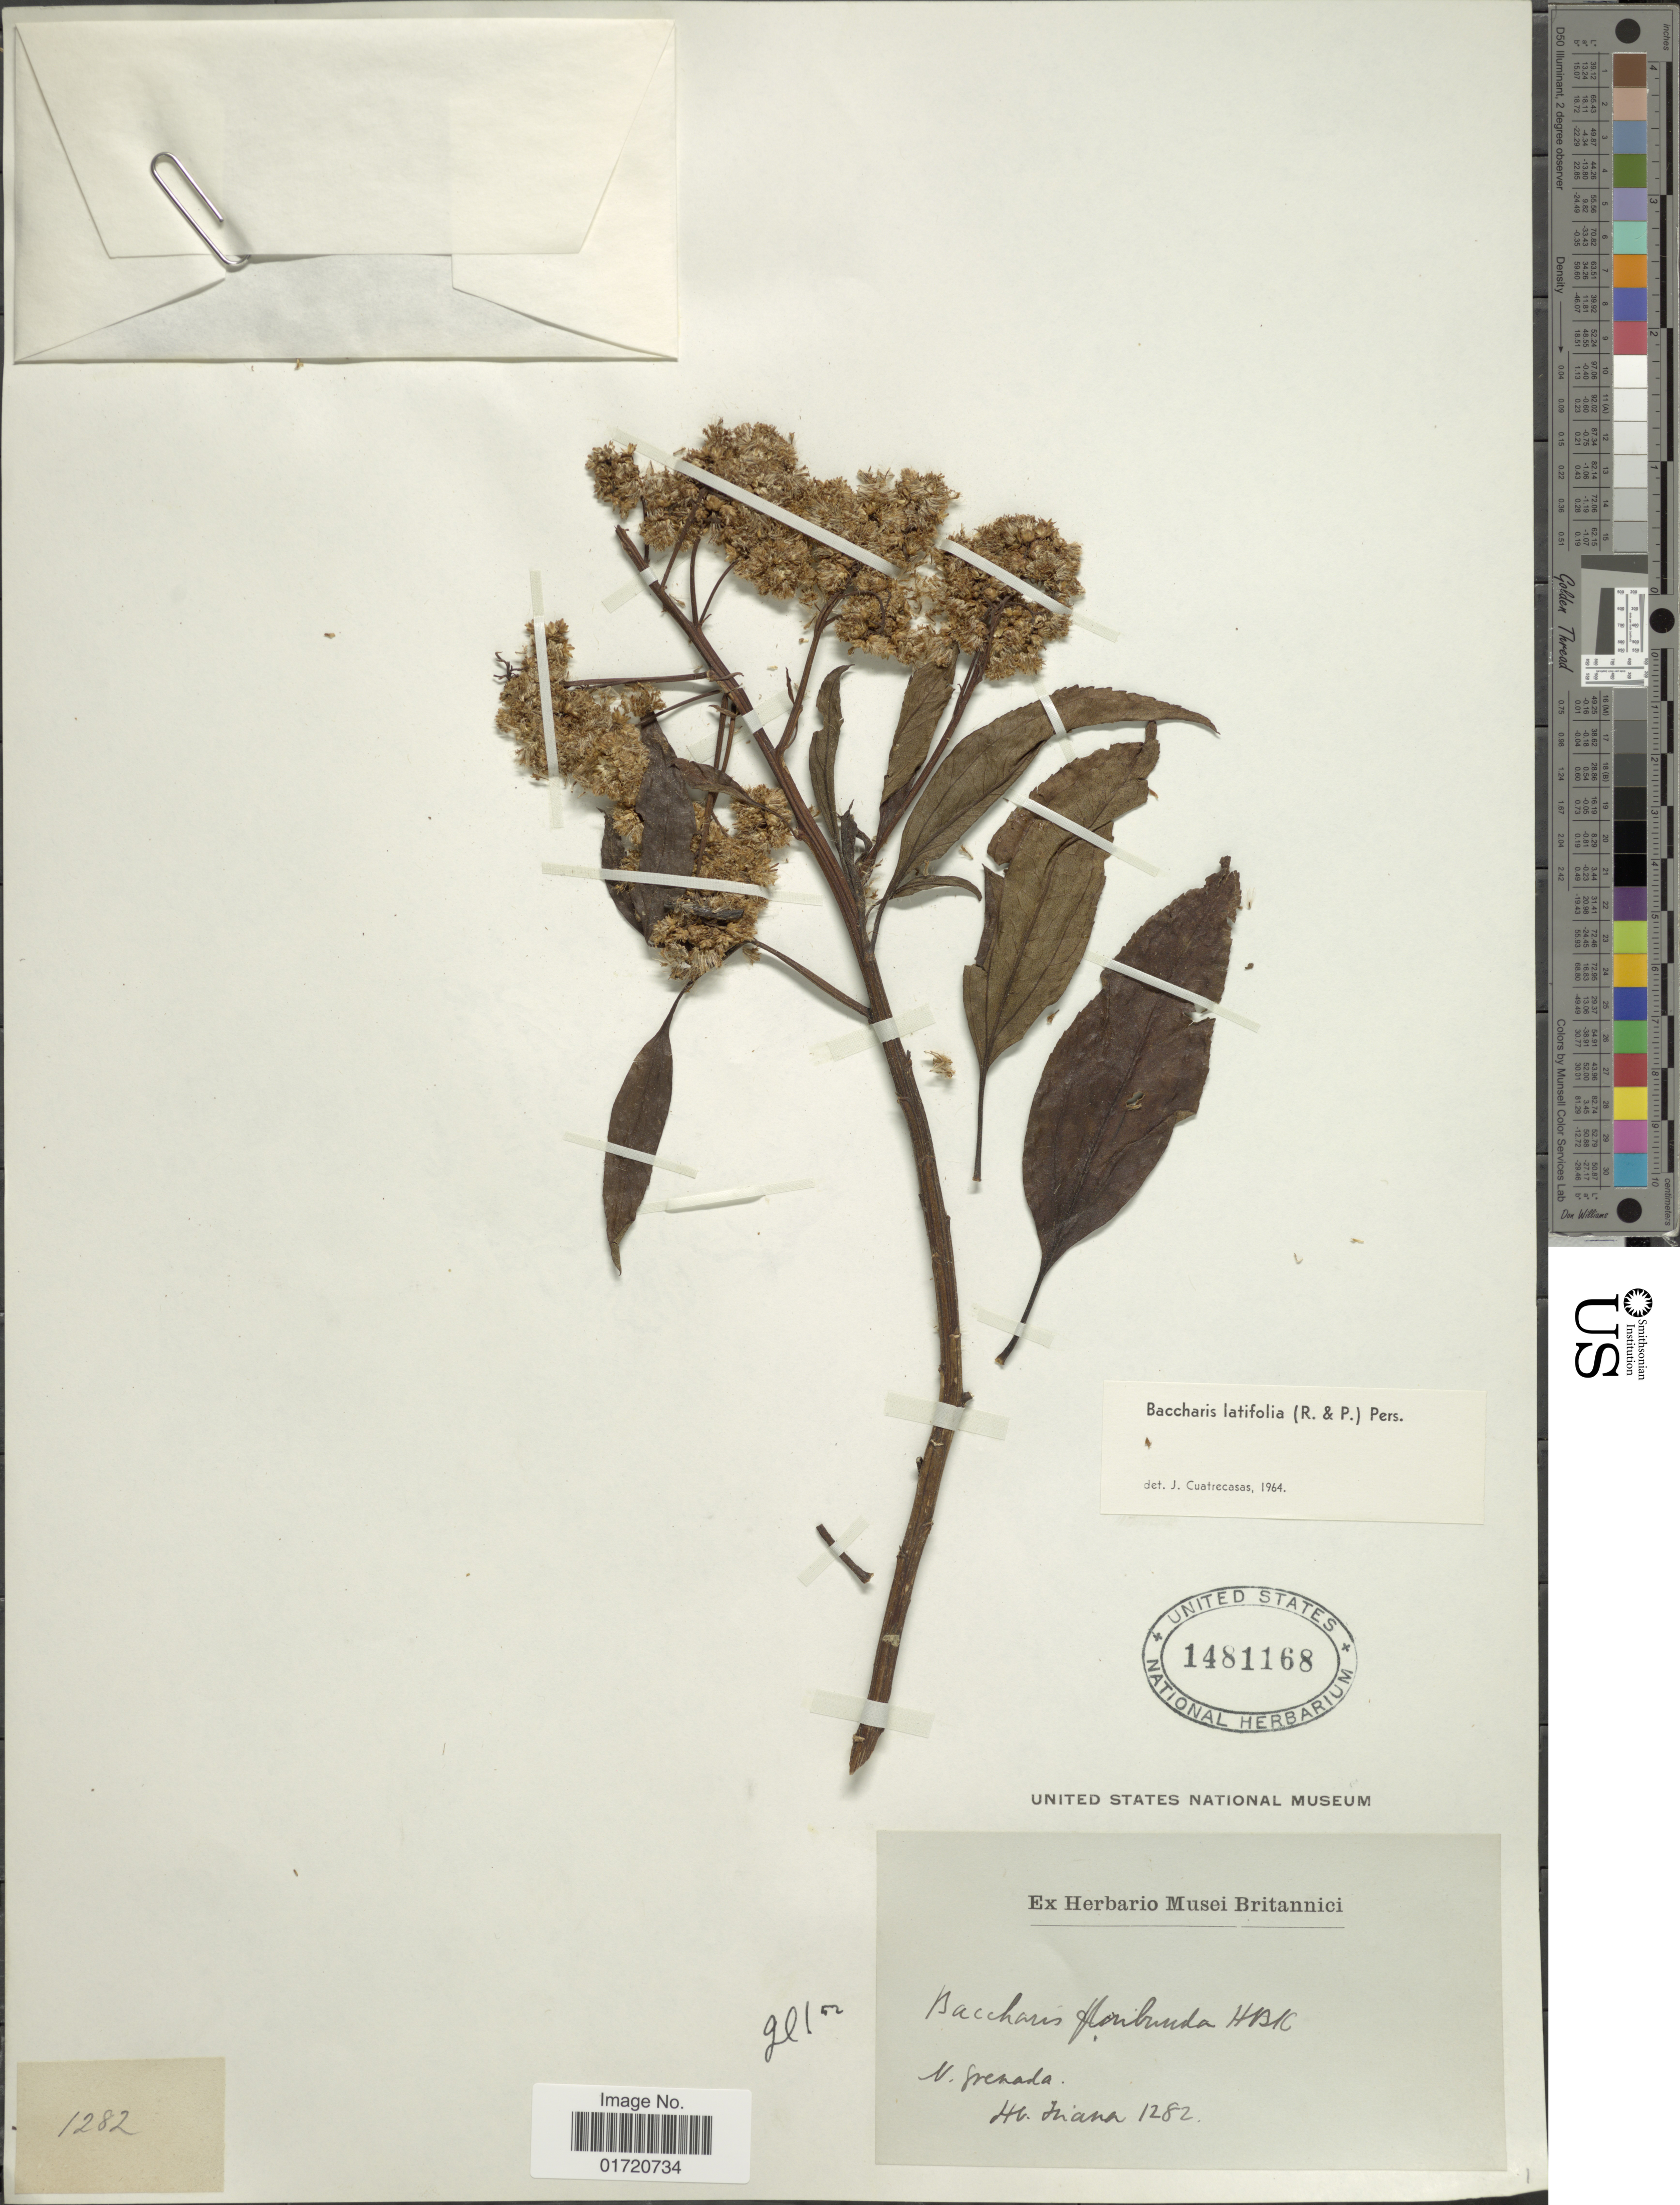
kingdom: Plantae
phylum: Tracheophyta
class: Magnoliopsida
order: Asterales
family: Asteraceae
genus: Baccharis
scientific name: Baccharis latifolia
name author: (Ruiz & Pav.) Pers.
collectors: Triana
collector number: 1282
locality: N. Grenada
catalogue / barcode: US 1481168